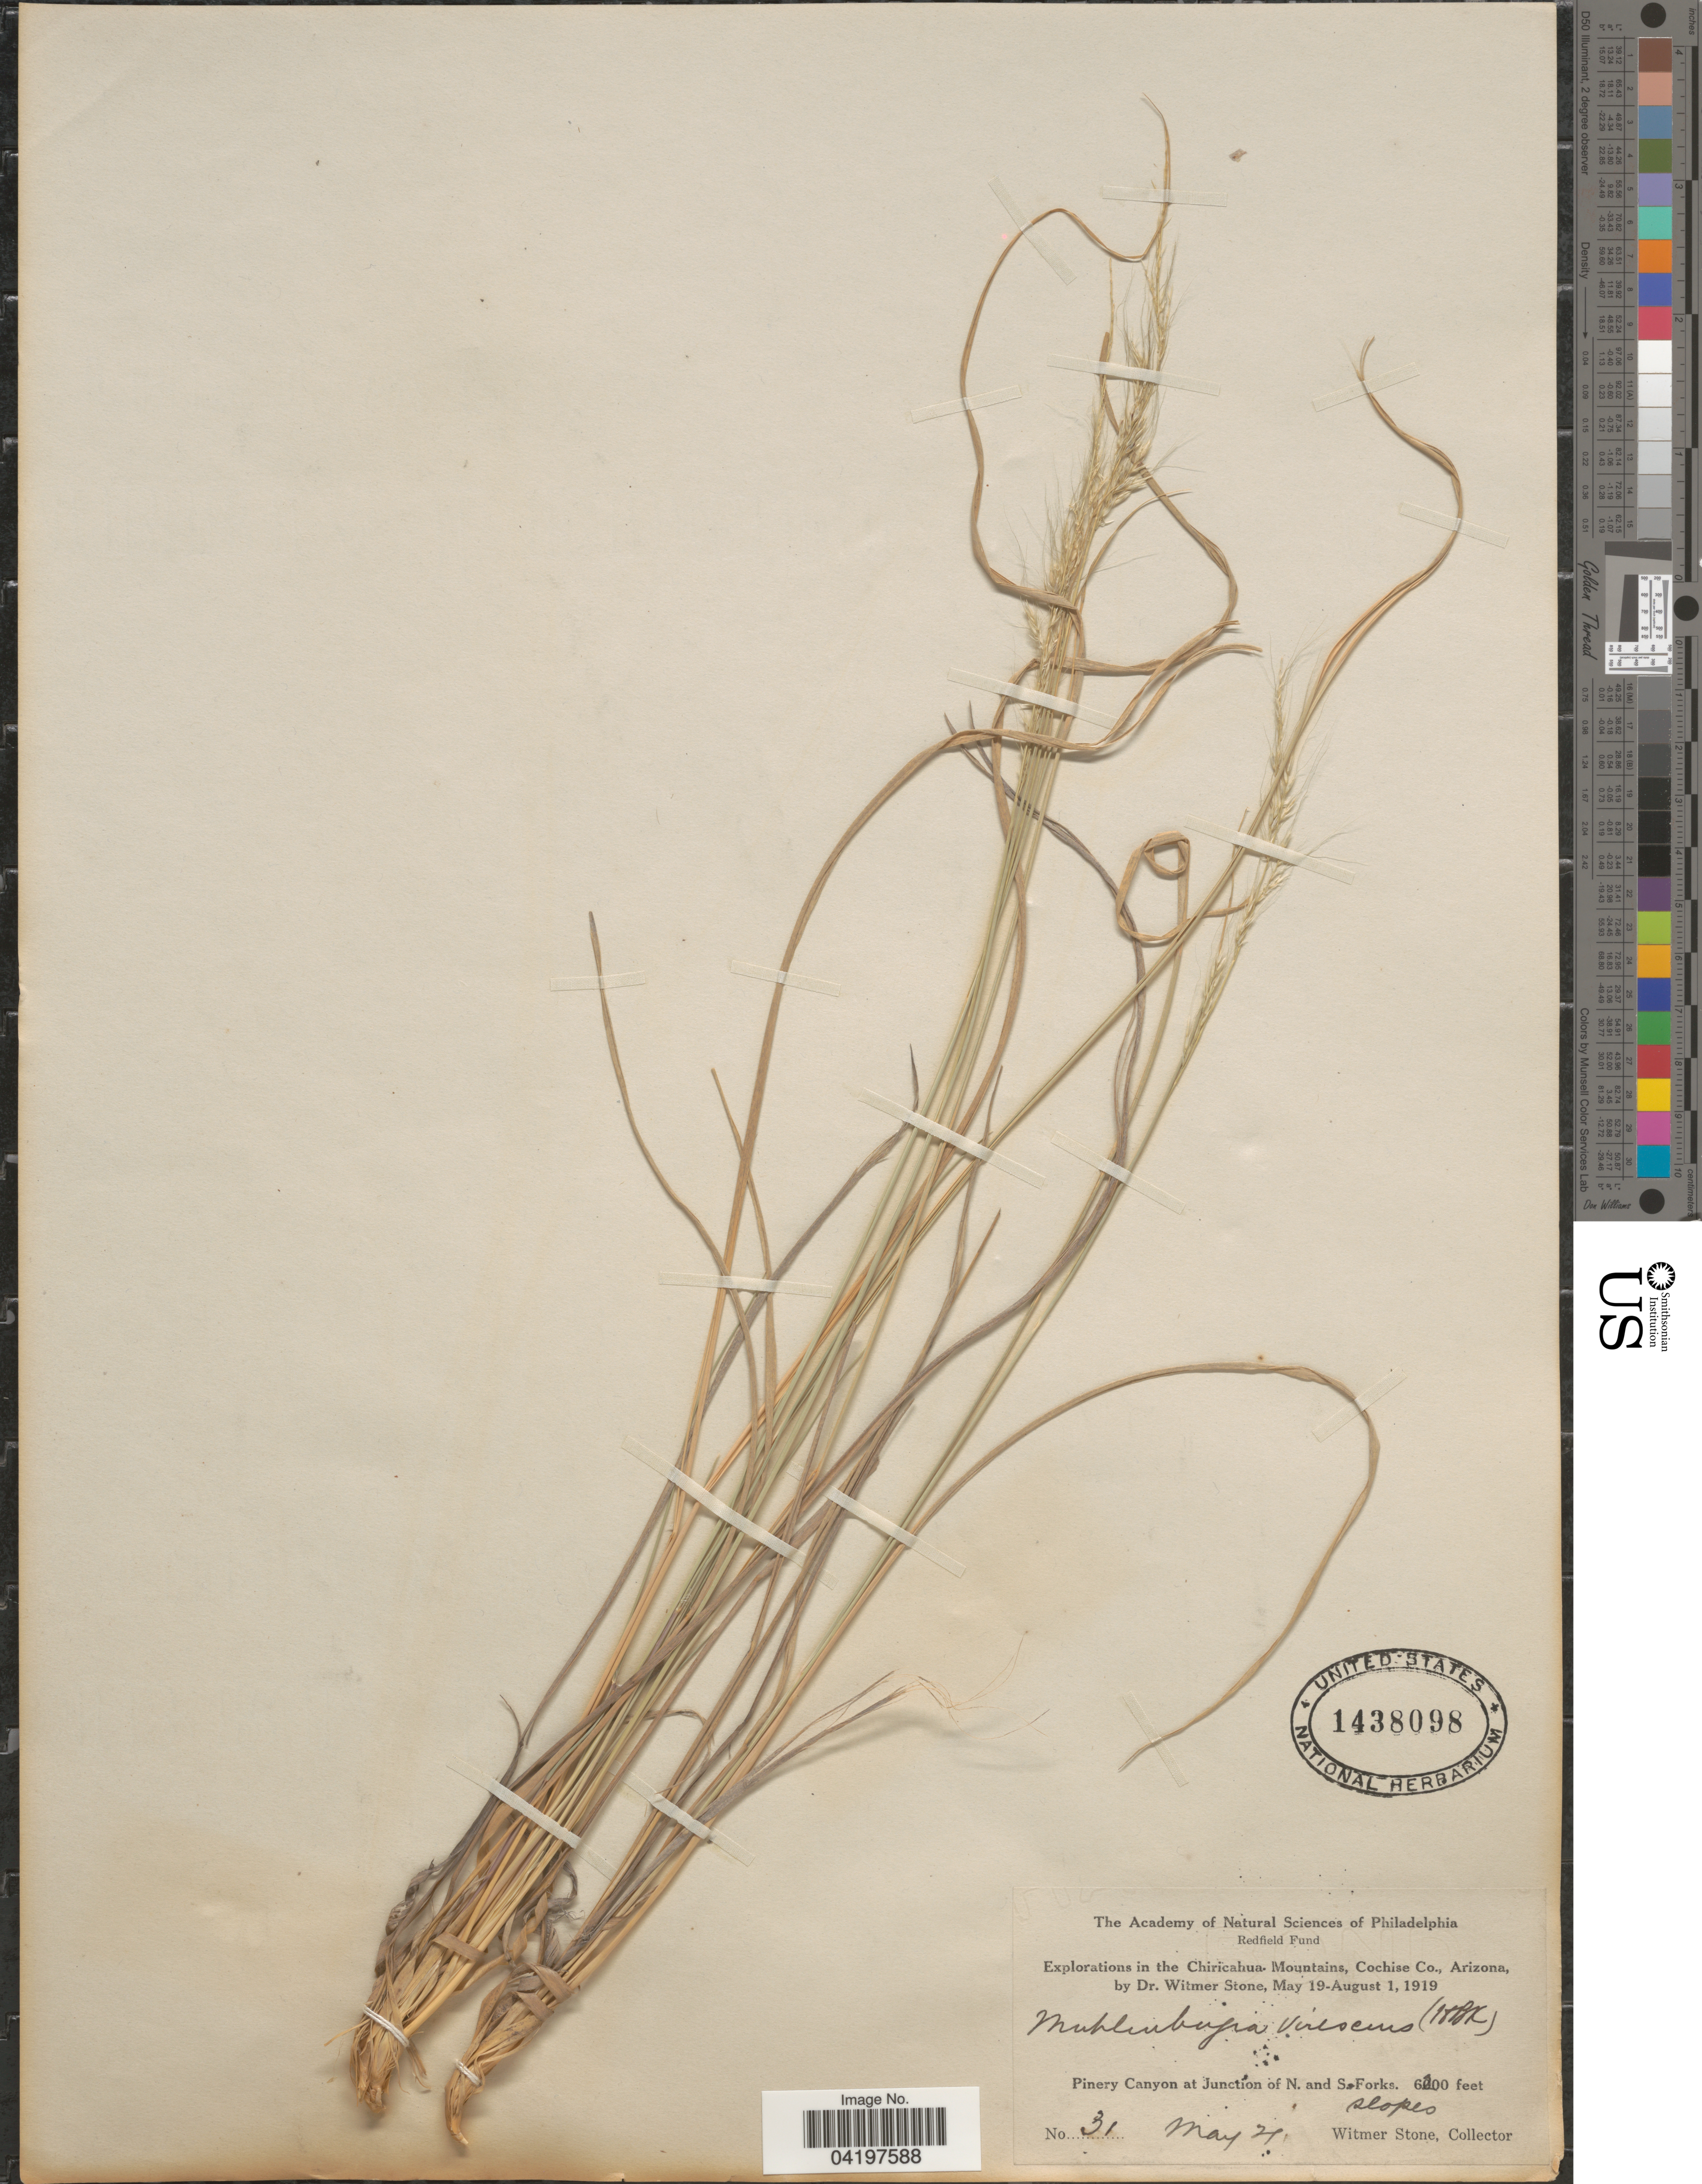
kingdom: Plantae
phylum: Tracheophyta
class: Liliopsida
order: Poales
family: Poaceae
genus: Muhlenbergia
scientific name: Muhlenbergia straminea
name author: Hitchc.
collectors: W. Stone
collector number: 31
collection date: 1919-05-21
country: United States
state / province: Arizona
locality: Explorations in the Chiricahua Mountains, Cochise Co., Arizona. Pinery Canyon at Junction of N. and S. Forks.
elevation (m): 1890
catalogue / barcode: US 1438098